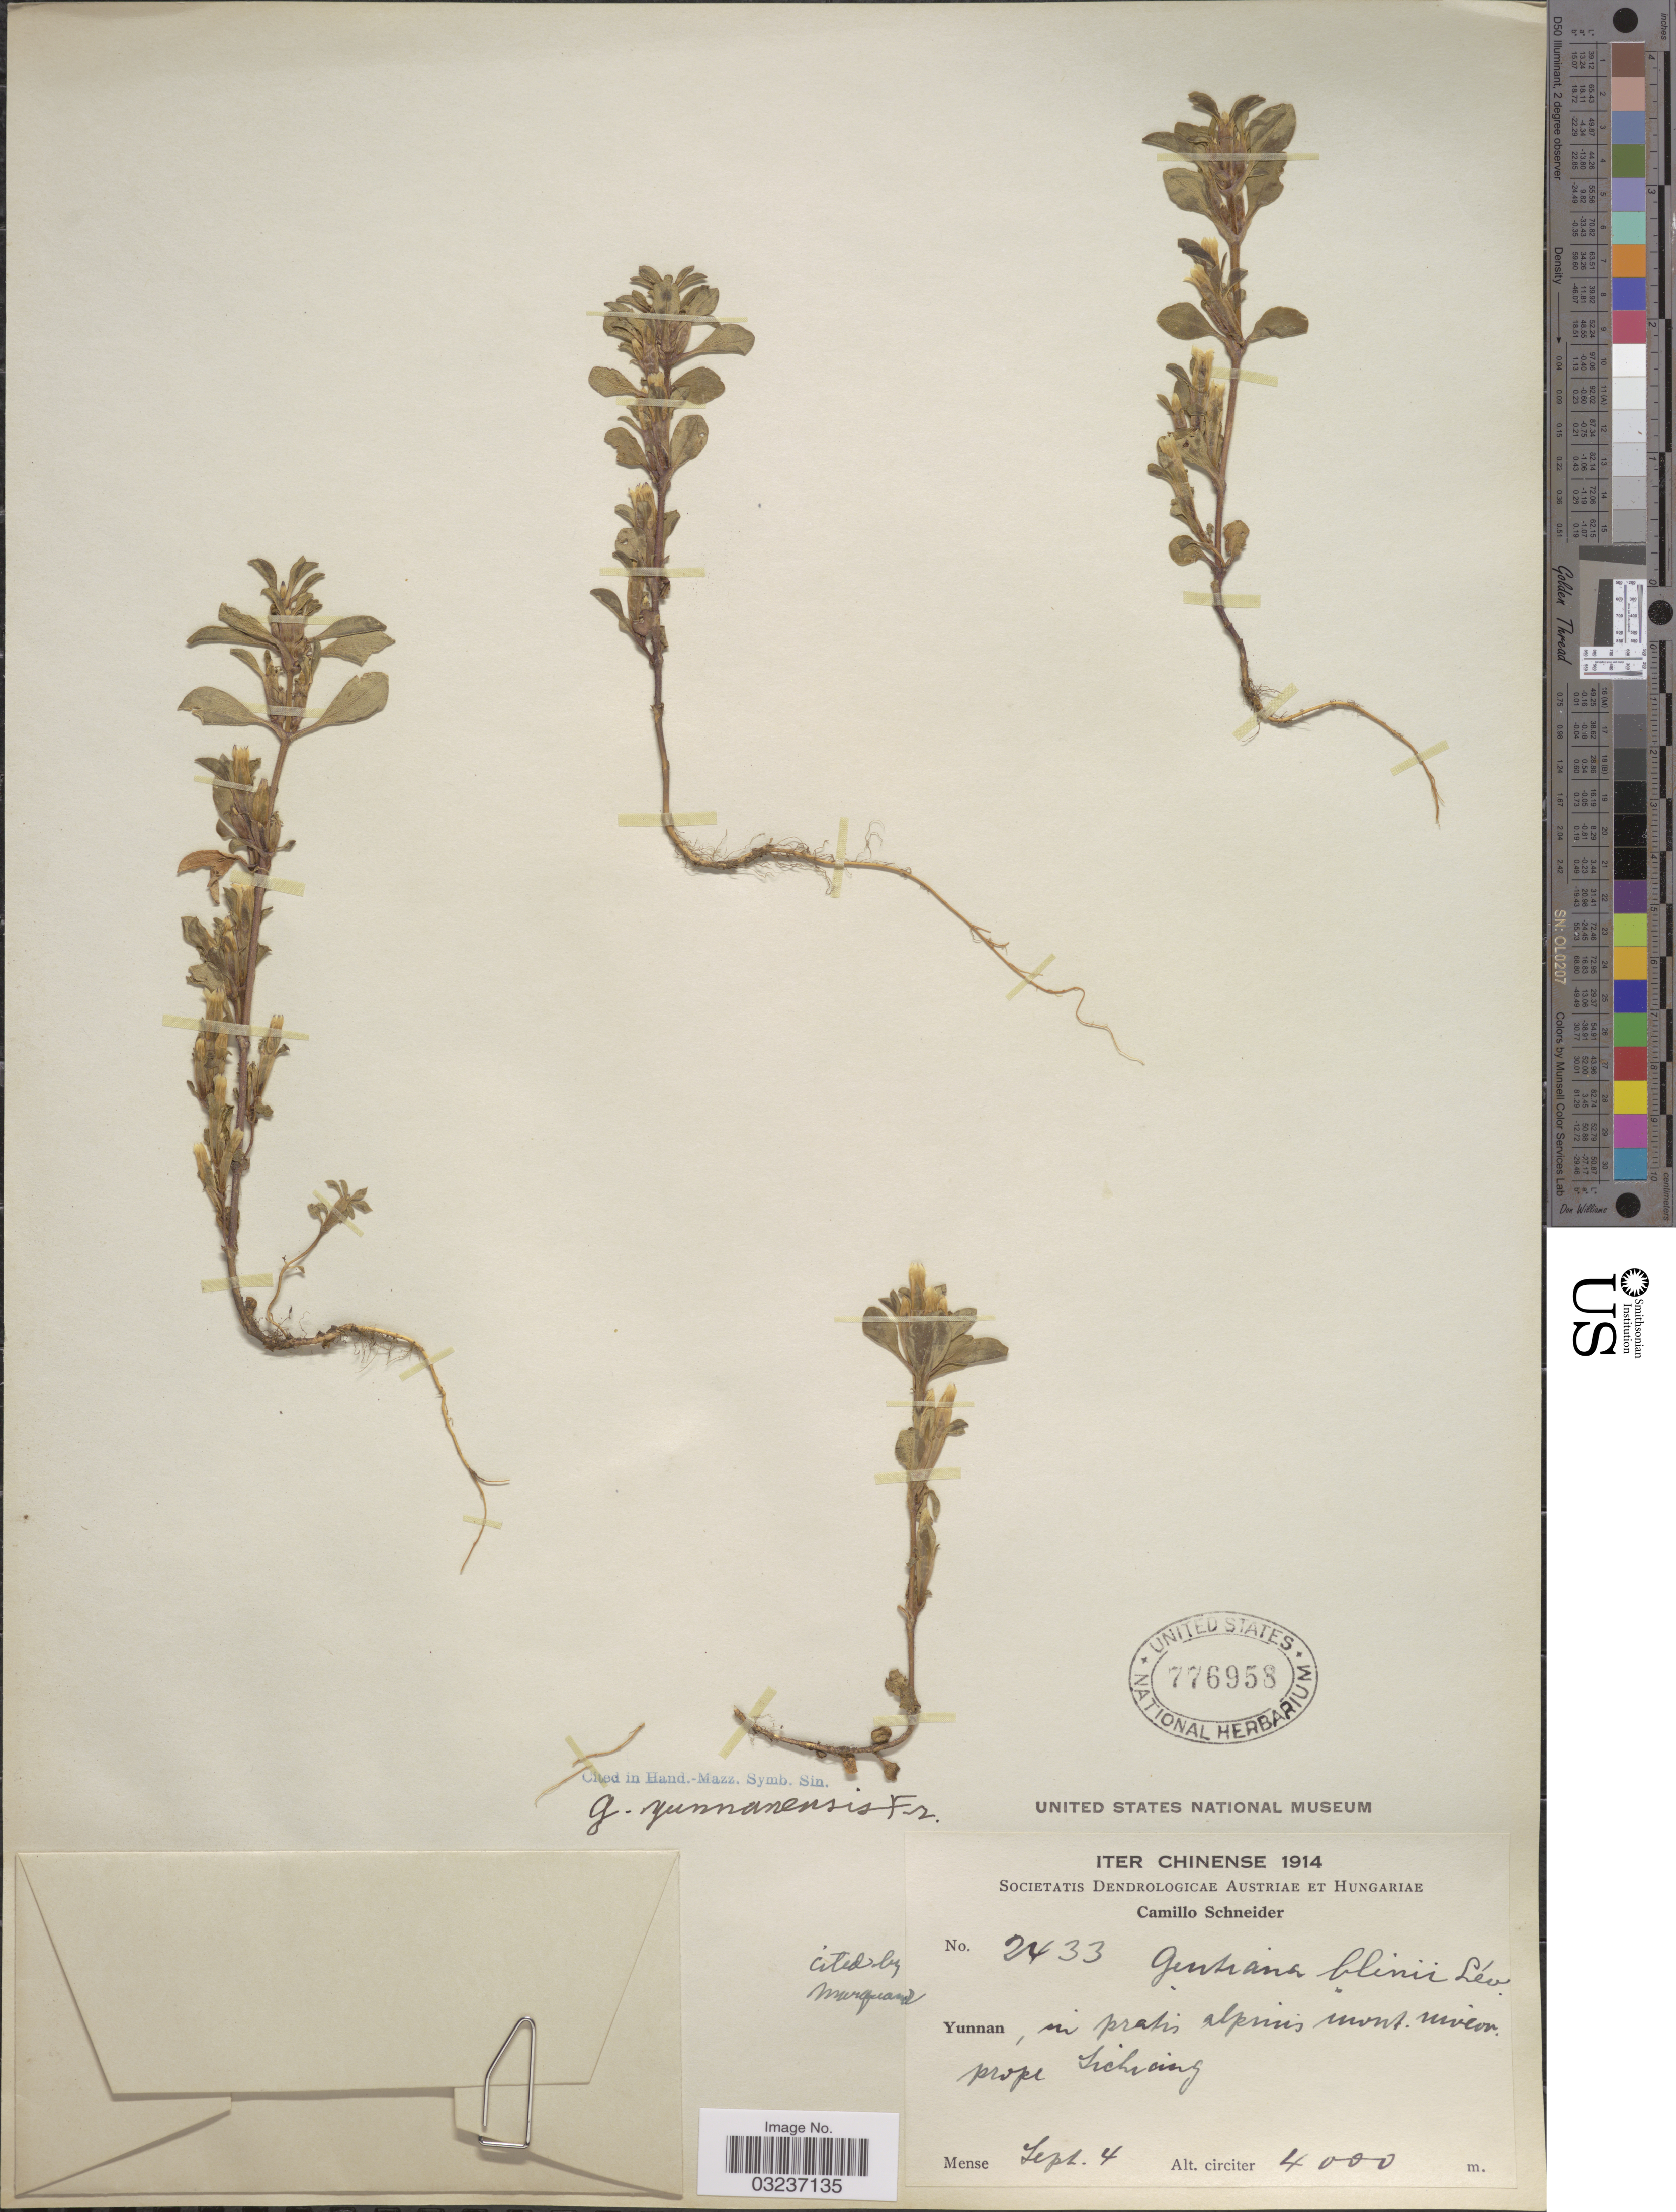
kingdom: Plantae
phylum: Tracheophyta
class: Magnoliopsida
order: Gentianales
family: Gentianaceae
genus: Gentiana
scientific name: Gentiana yunnanensis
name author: Franch.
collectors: C. K. Schneider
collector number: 2433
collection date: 1914-09-04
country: China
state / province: Yunnan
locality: In pratis alpinis mont. niveor prope Lichiang.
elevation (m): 4000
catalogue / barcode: US 776958